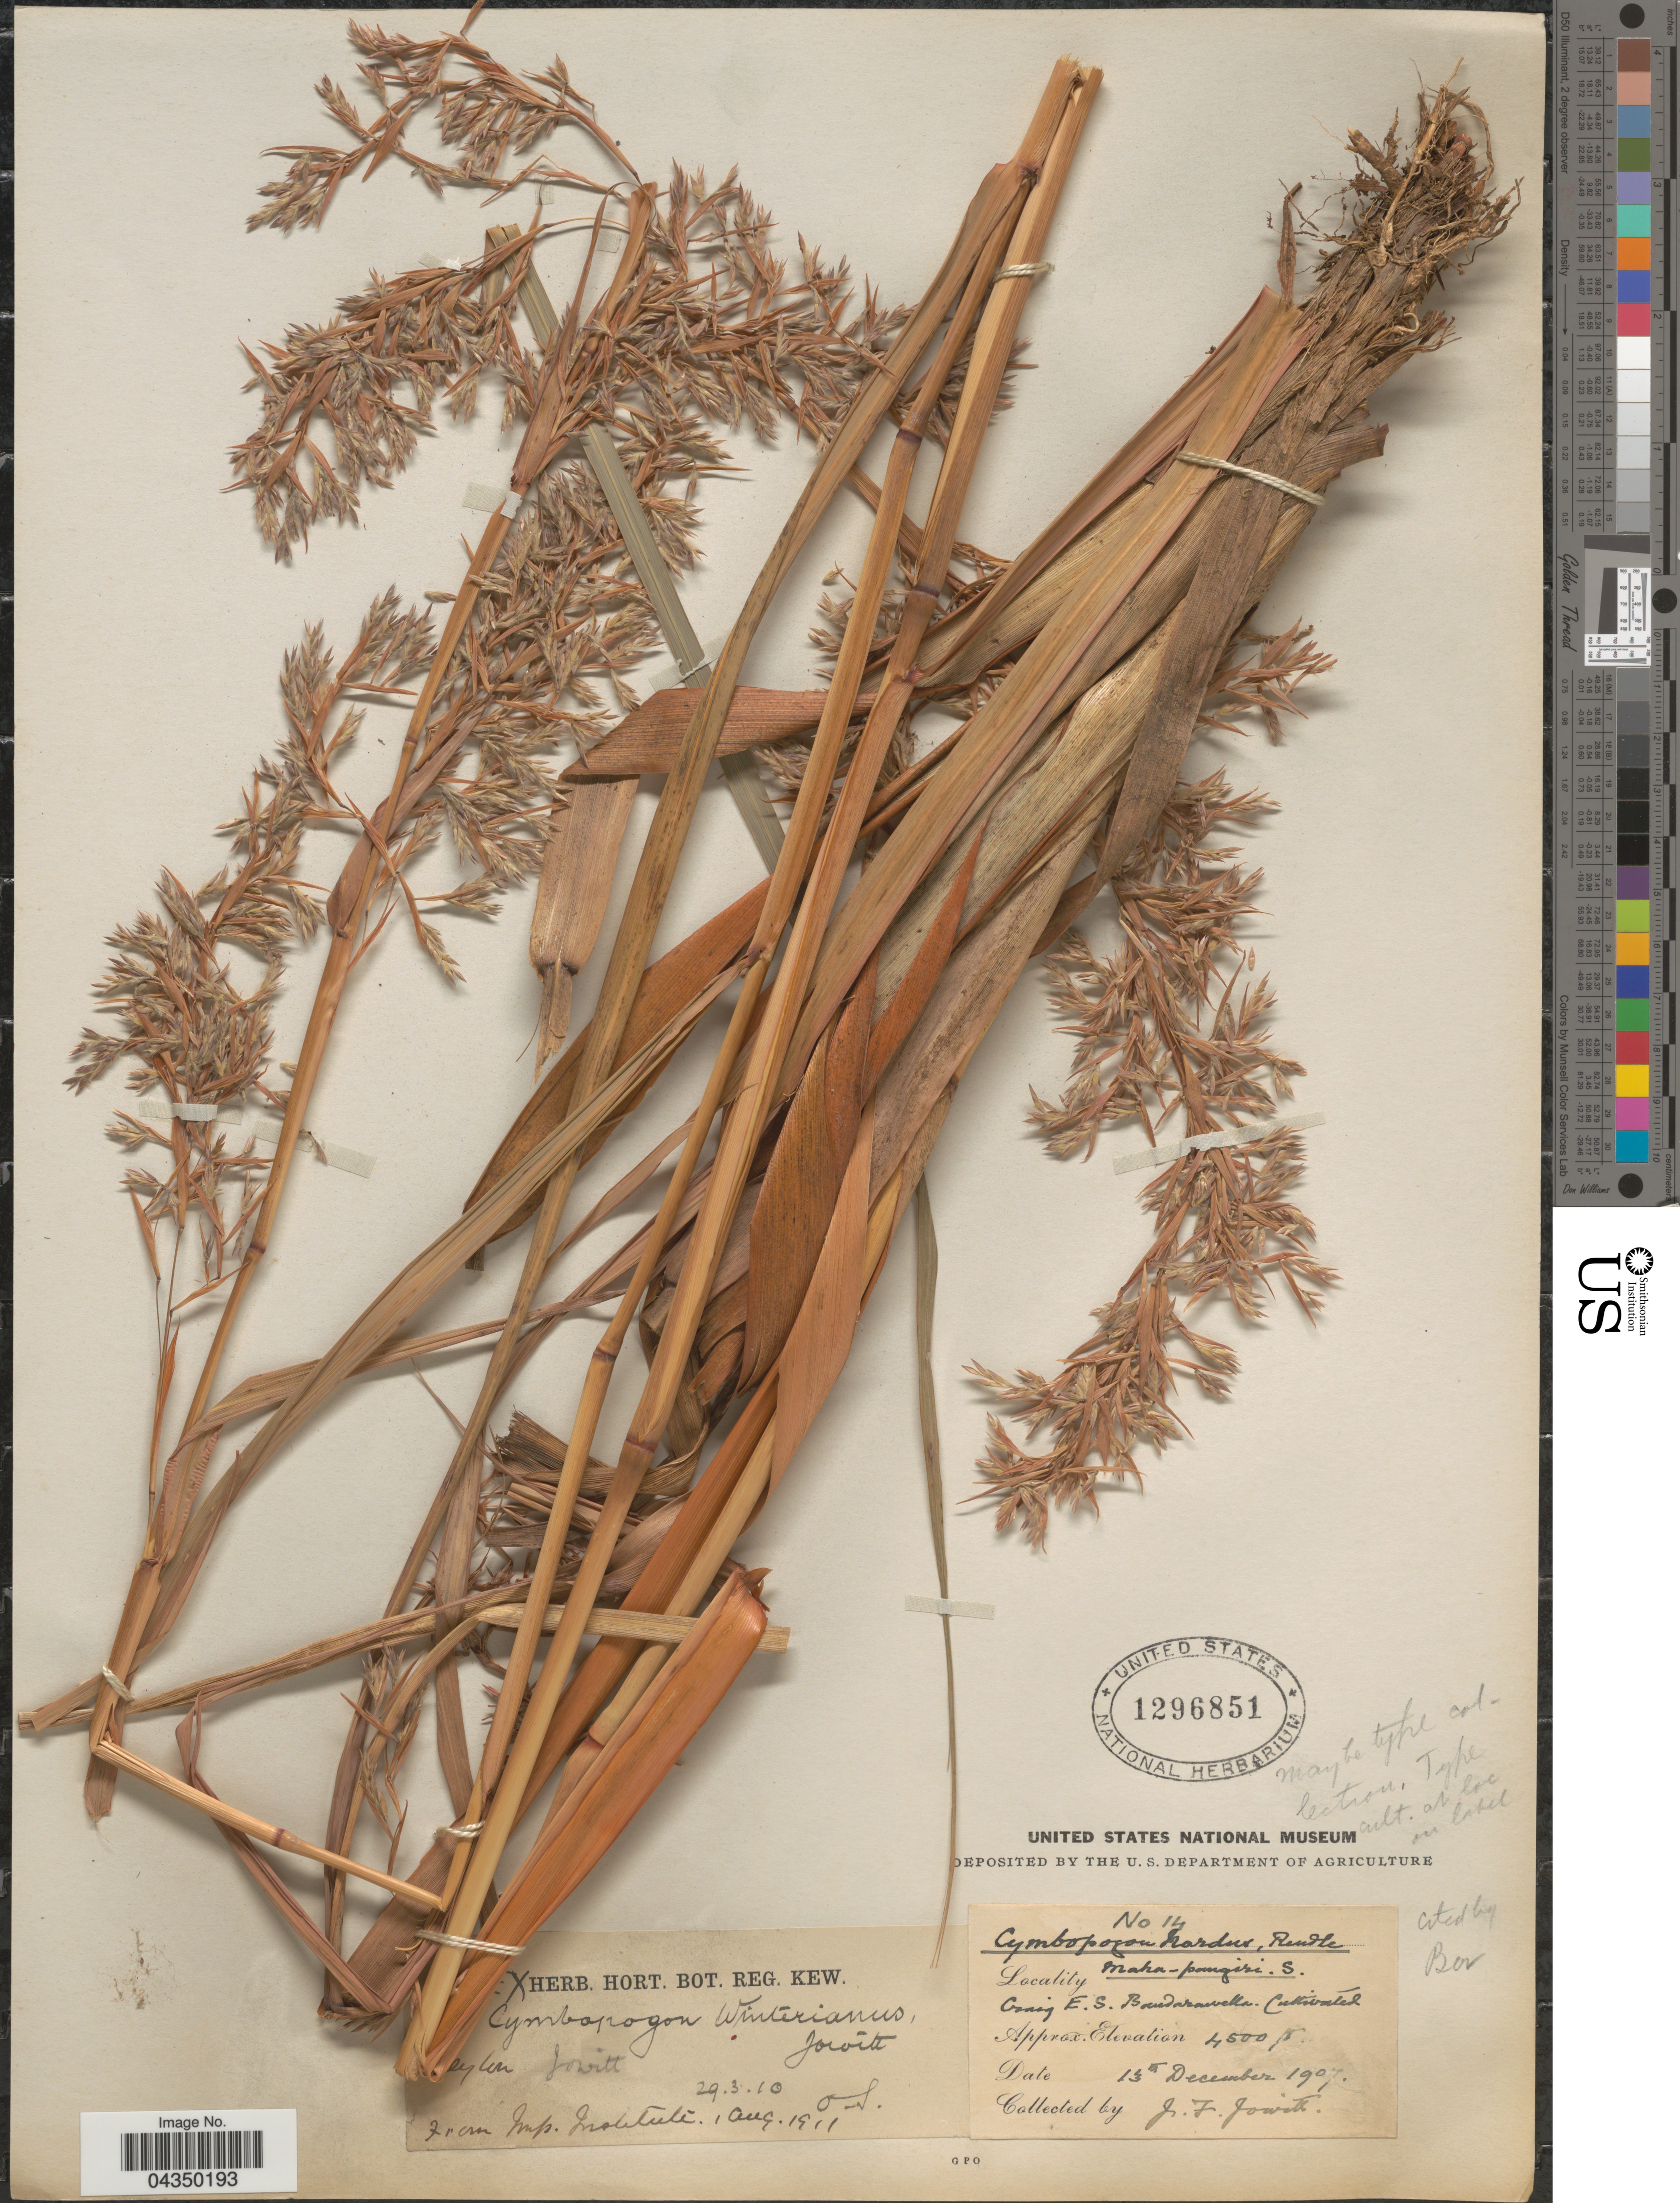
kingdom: Plantae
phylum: Tracheophyta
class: Liliopsida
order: Poales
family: Poaceae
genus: Cymbopogon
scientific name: Cymbopogon winterianus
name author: Jowitt ex Bor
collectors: J. Jowitt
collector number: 14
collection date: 1907-12-13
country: Sri Lanka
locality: Maha-pangiri S. Craig E.S. Bandarawela.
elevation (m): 1372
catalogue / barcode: US 1296851